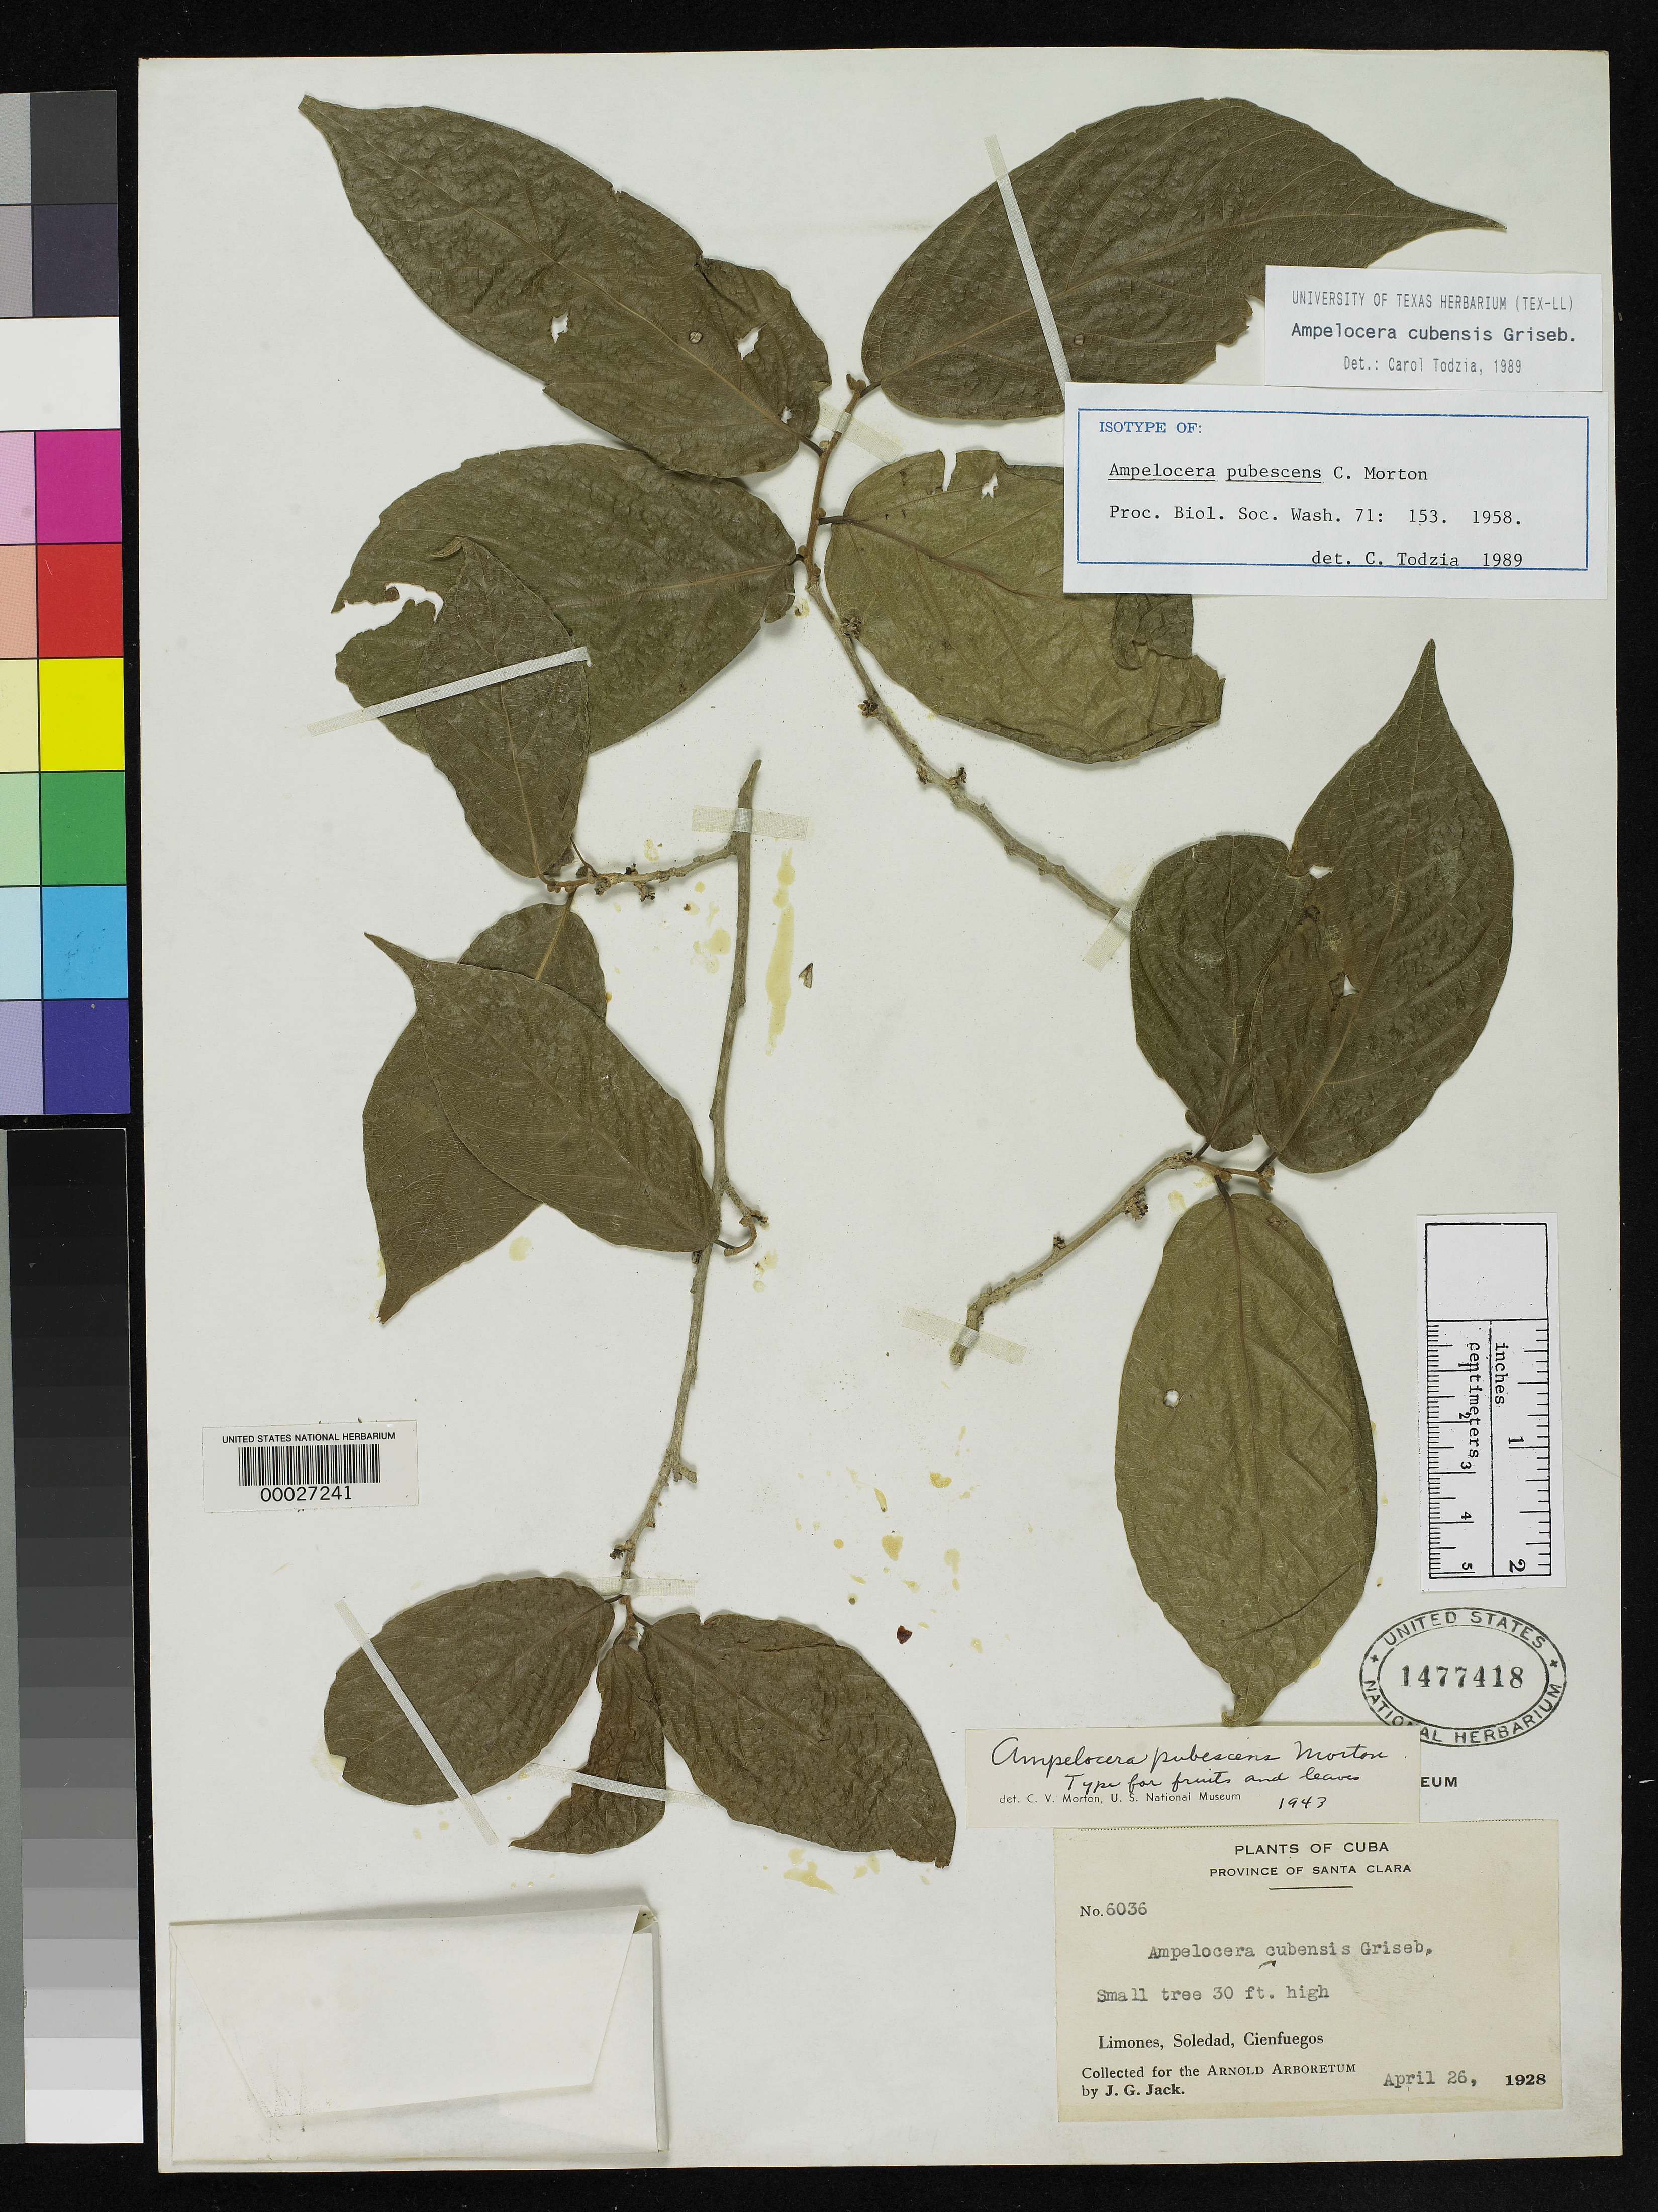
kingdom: Plantae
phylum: Tracheophyta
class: Magnoliopsida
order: Rosales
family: Cannabaceae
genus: Ampelocera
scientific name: Ampelocera pubescens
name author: C.V. Morton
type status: Syntype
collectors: J. G. Jack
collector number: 6036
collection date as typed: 26 Apr 1928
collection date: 1928-04-26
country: Cuba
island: Greater Antilles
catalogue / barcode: US 1477418